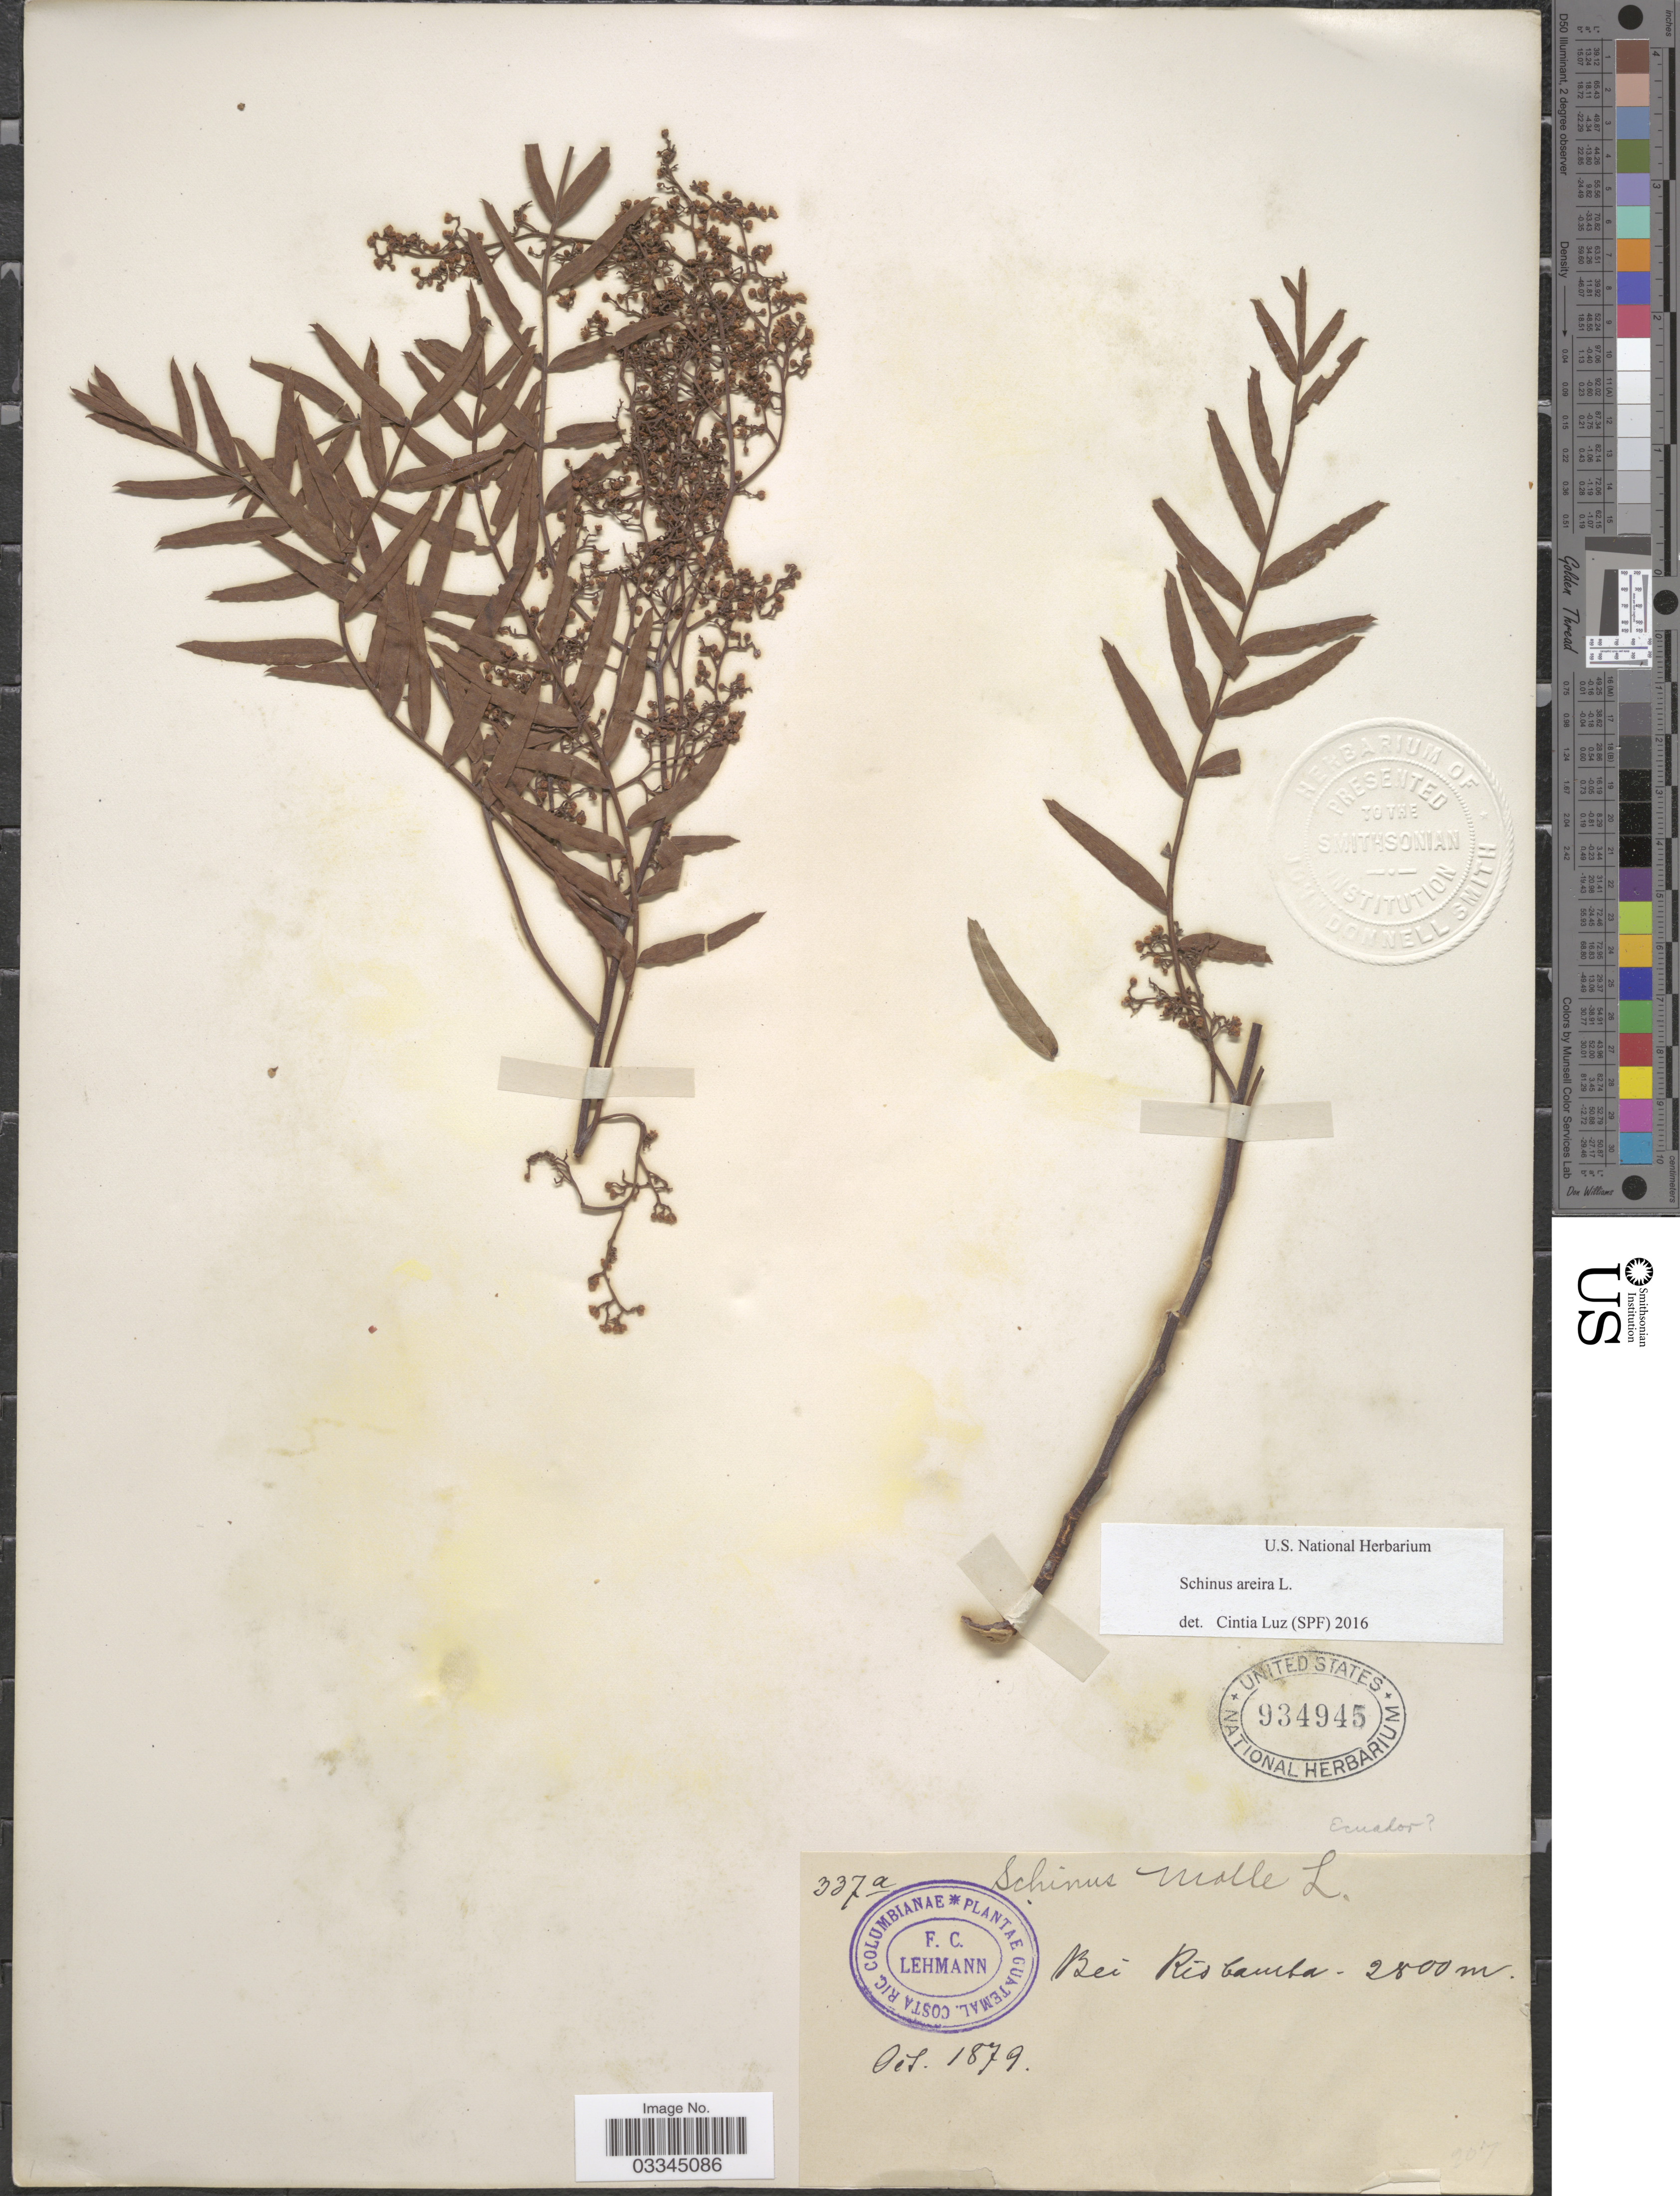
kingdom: Plantae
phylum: Tracheophyta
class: Magnoliopsida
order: Sapindales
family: Anacardiaceae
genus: Schinus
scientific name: Schinus areira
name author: L.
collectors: F. C. Lehmann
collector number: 337a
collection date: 1879-10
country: Ecuador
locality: Bei Rio Cauca.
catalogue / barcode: US 934945